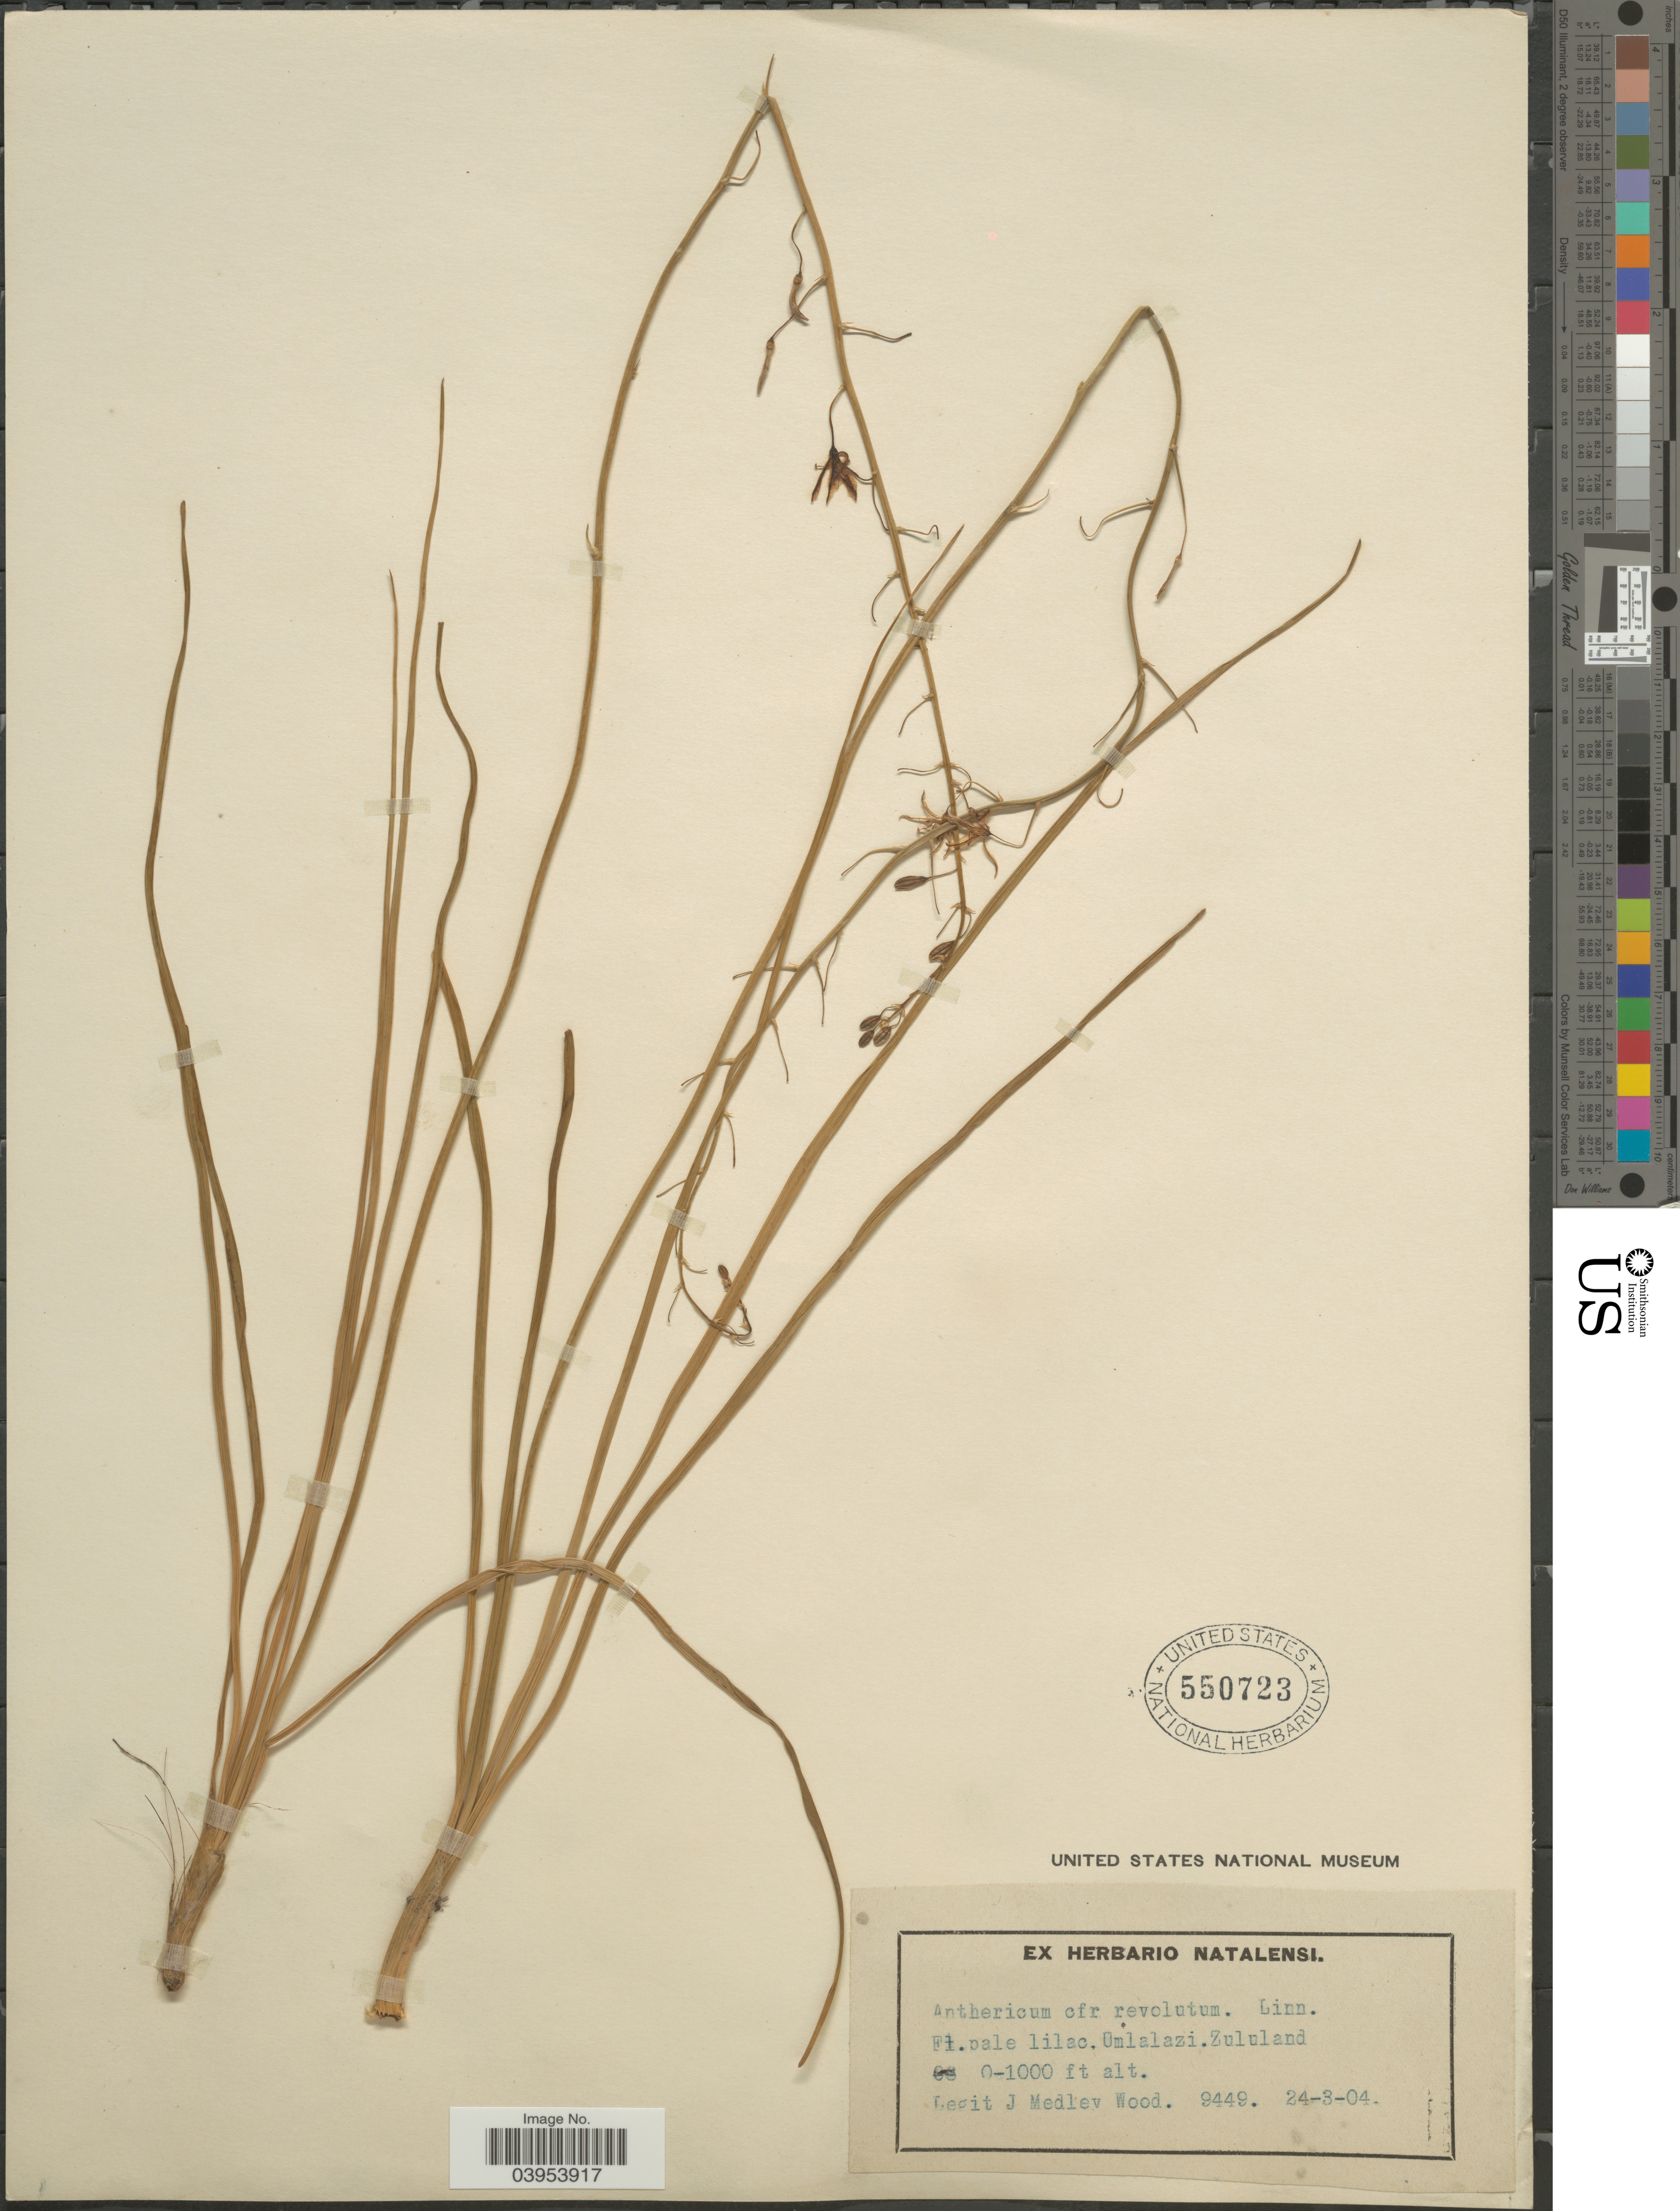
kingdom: Plantae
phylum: Tracheophyta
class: Liliopsida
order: Asparagales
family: Asphodelaceae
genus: Trachyandra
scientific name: Trachyandra revoluta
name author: (L.) Kunth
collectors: J. Medley Wood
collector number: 9449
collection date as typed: Transcribed d/m/y: 24/3/4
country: South Africa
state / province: KwaZulu-Natal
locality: Ümlalazi. Zululand.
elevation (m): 0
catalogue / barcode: US 550723